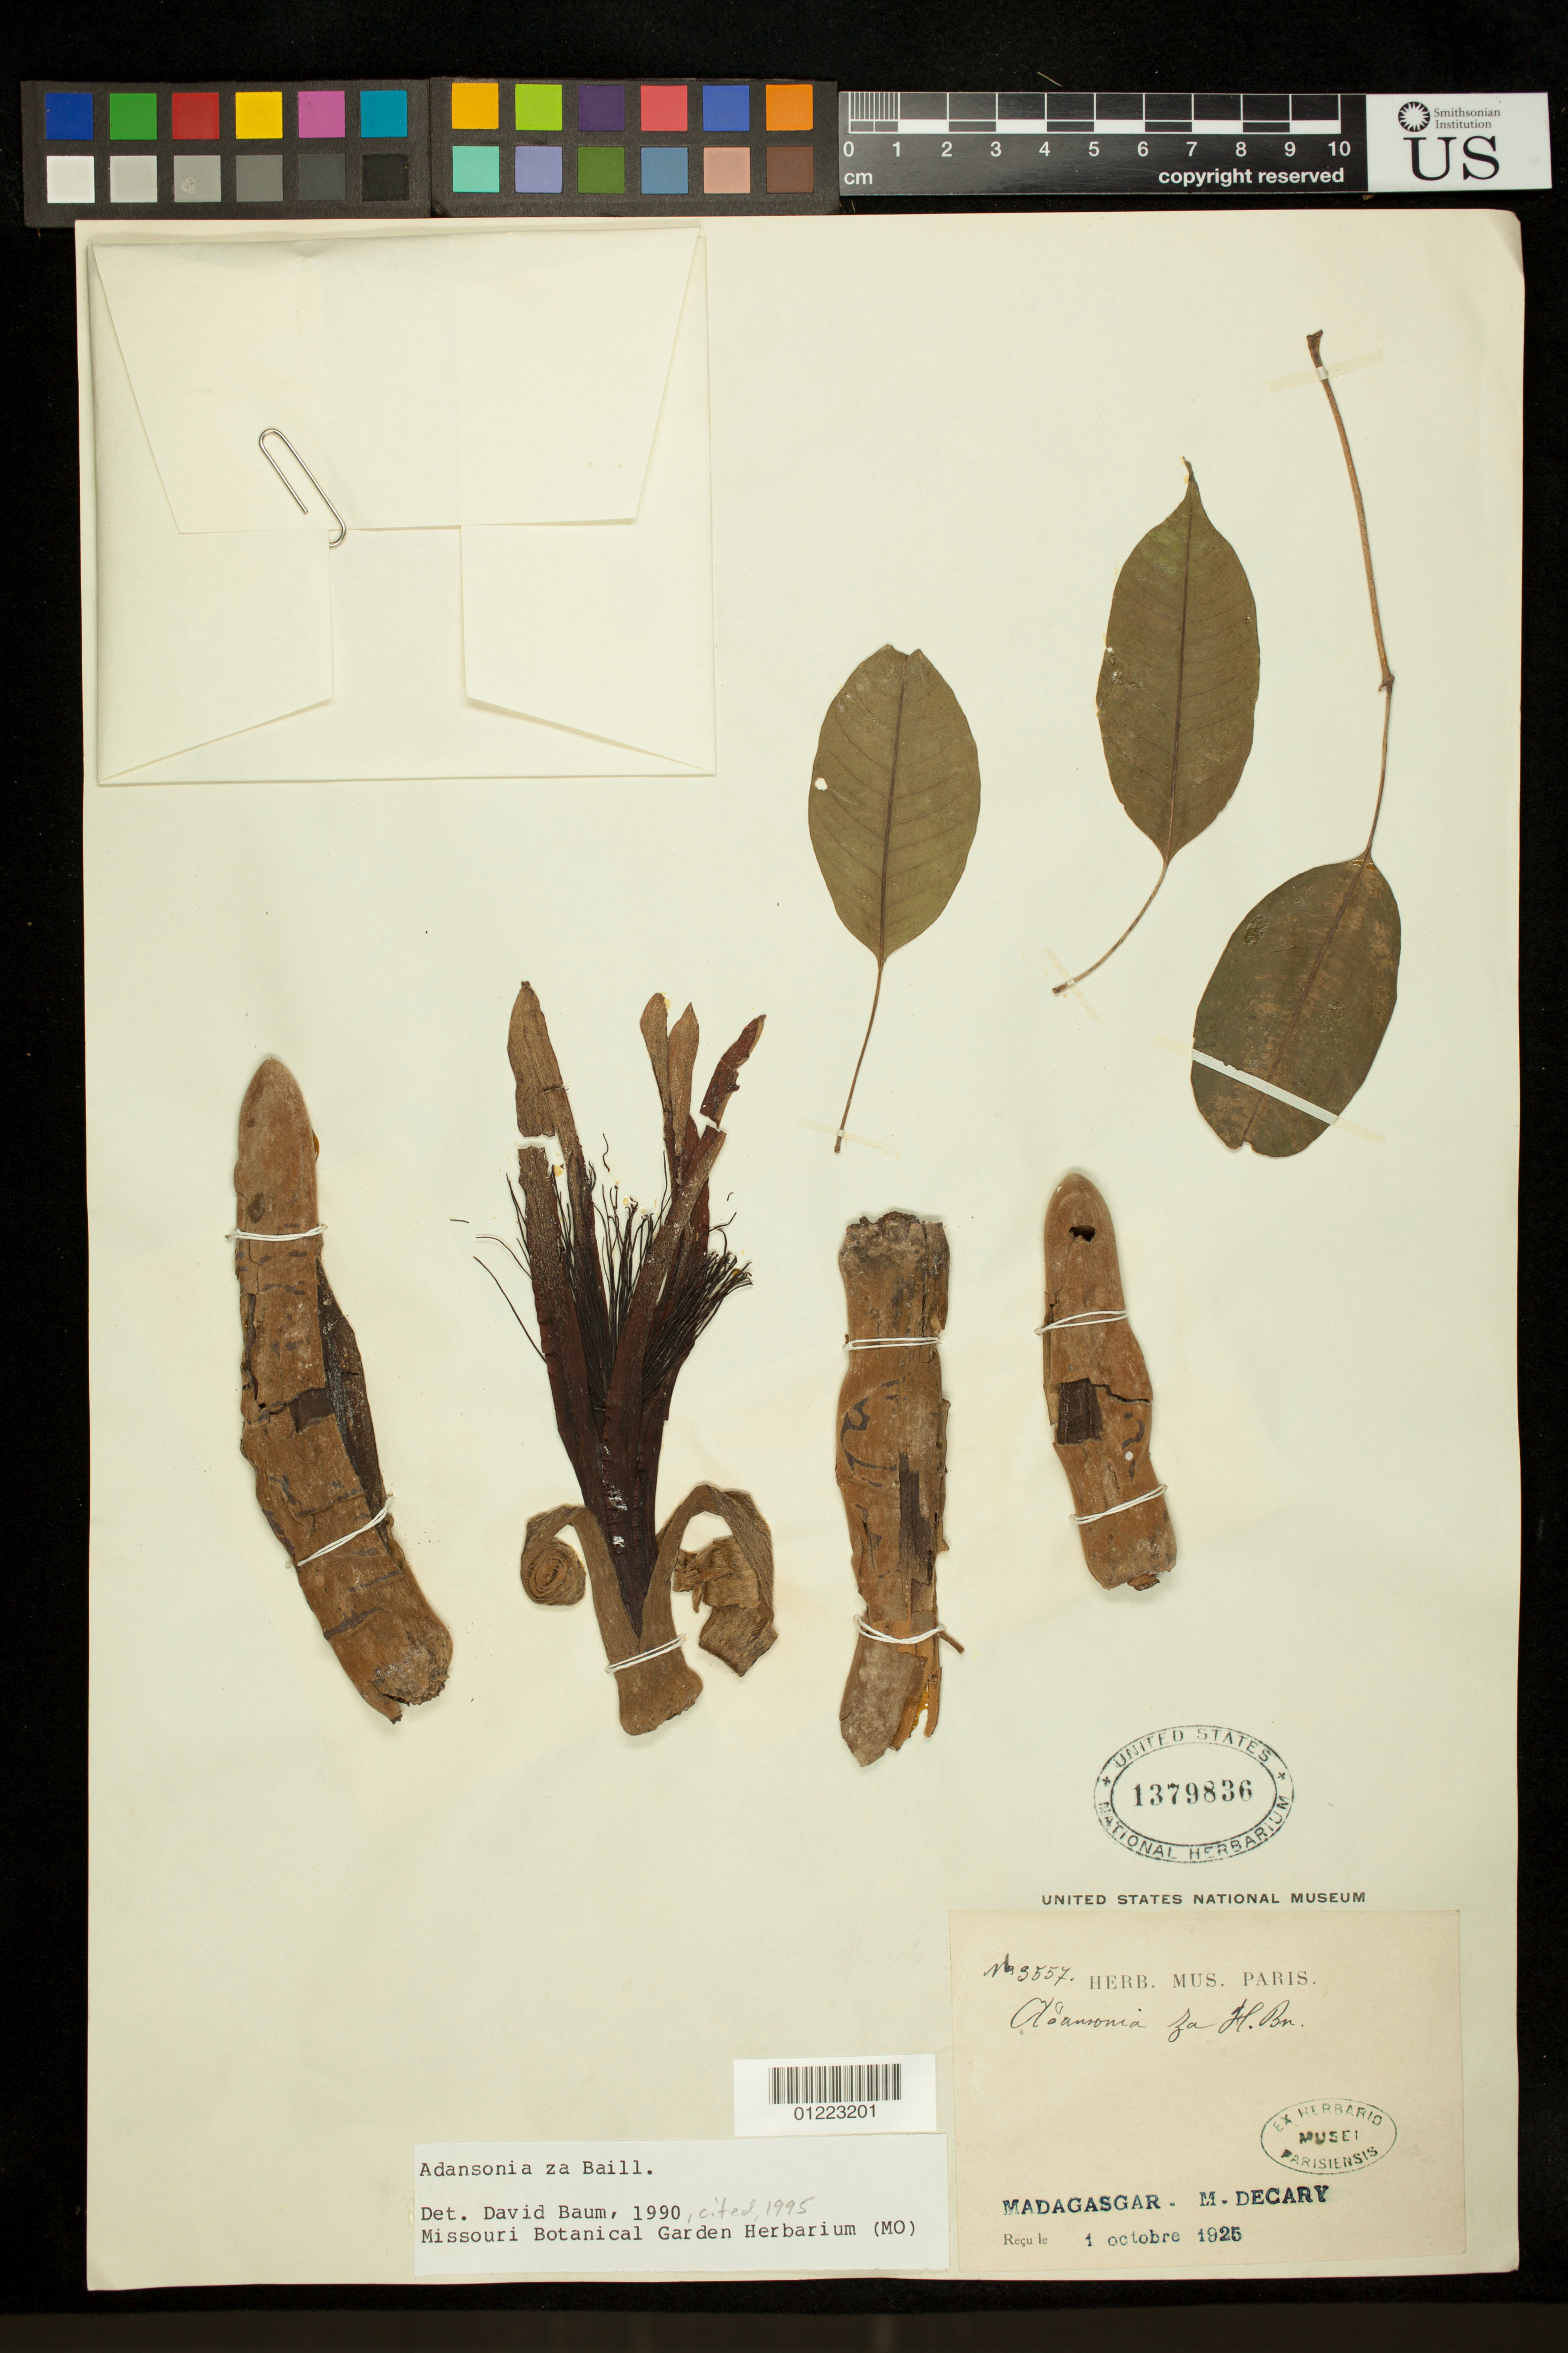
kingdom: Plantae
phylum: Tracheophyta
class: Magnoliopsida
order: Malvales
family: Malvaceae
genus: Adansonia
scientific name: Adansonia sp.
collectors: R. Decary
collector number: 3557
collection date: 1925-10-01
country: Madagascar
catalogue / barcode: US 1379836